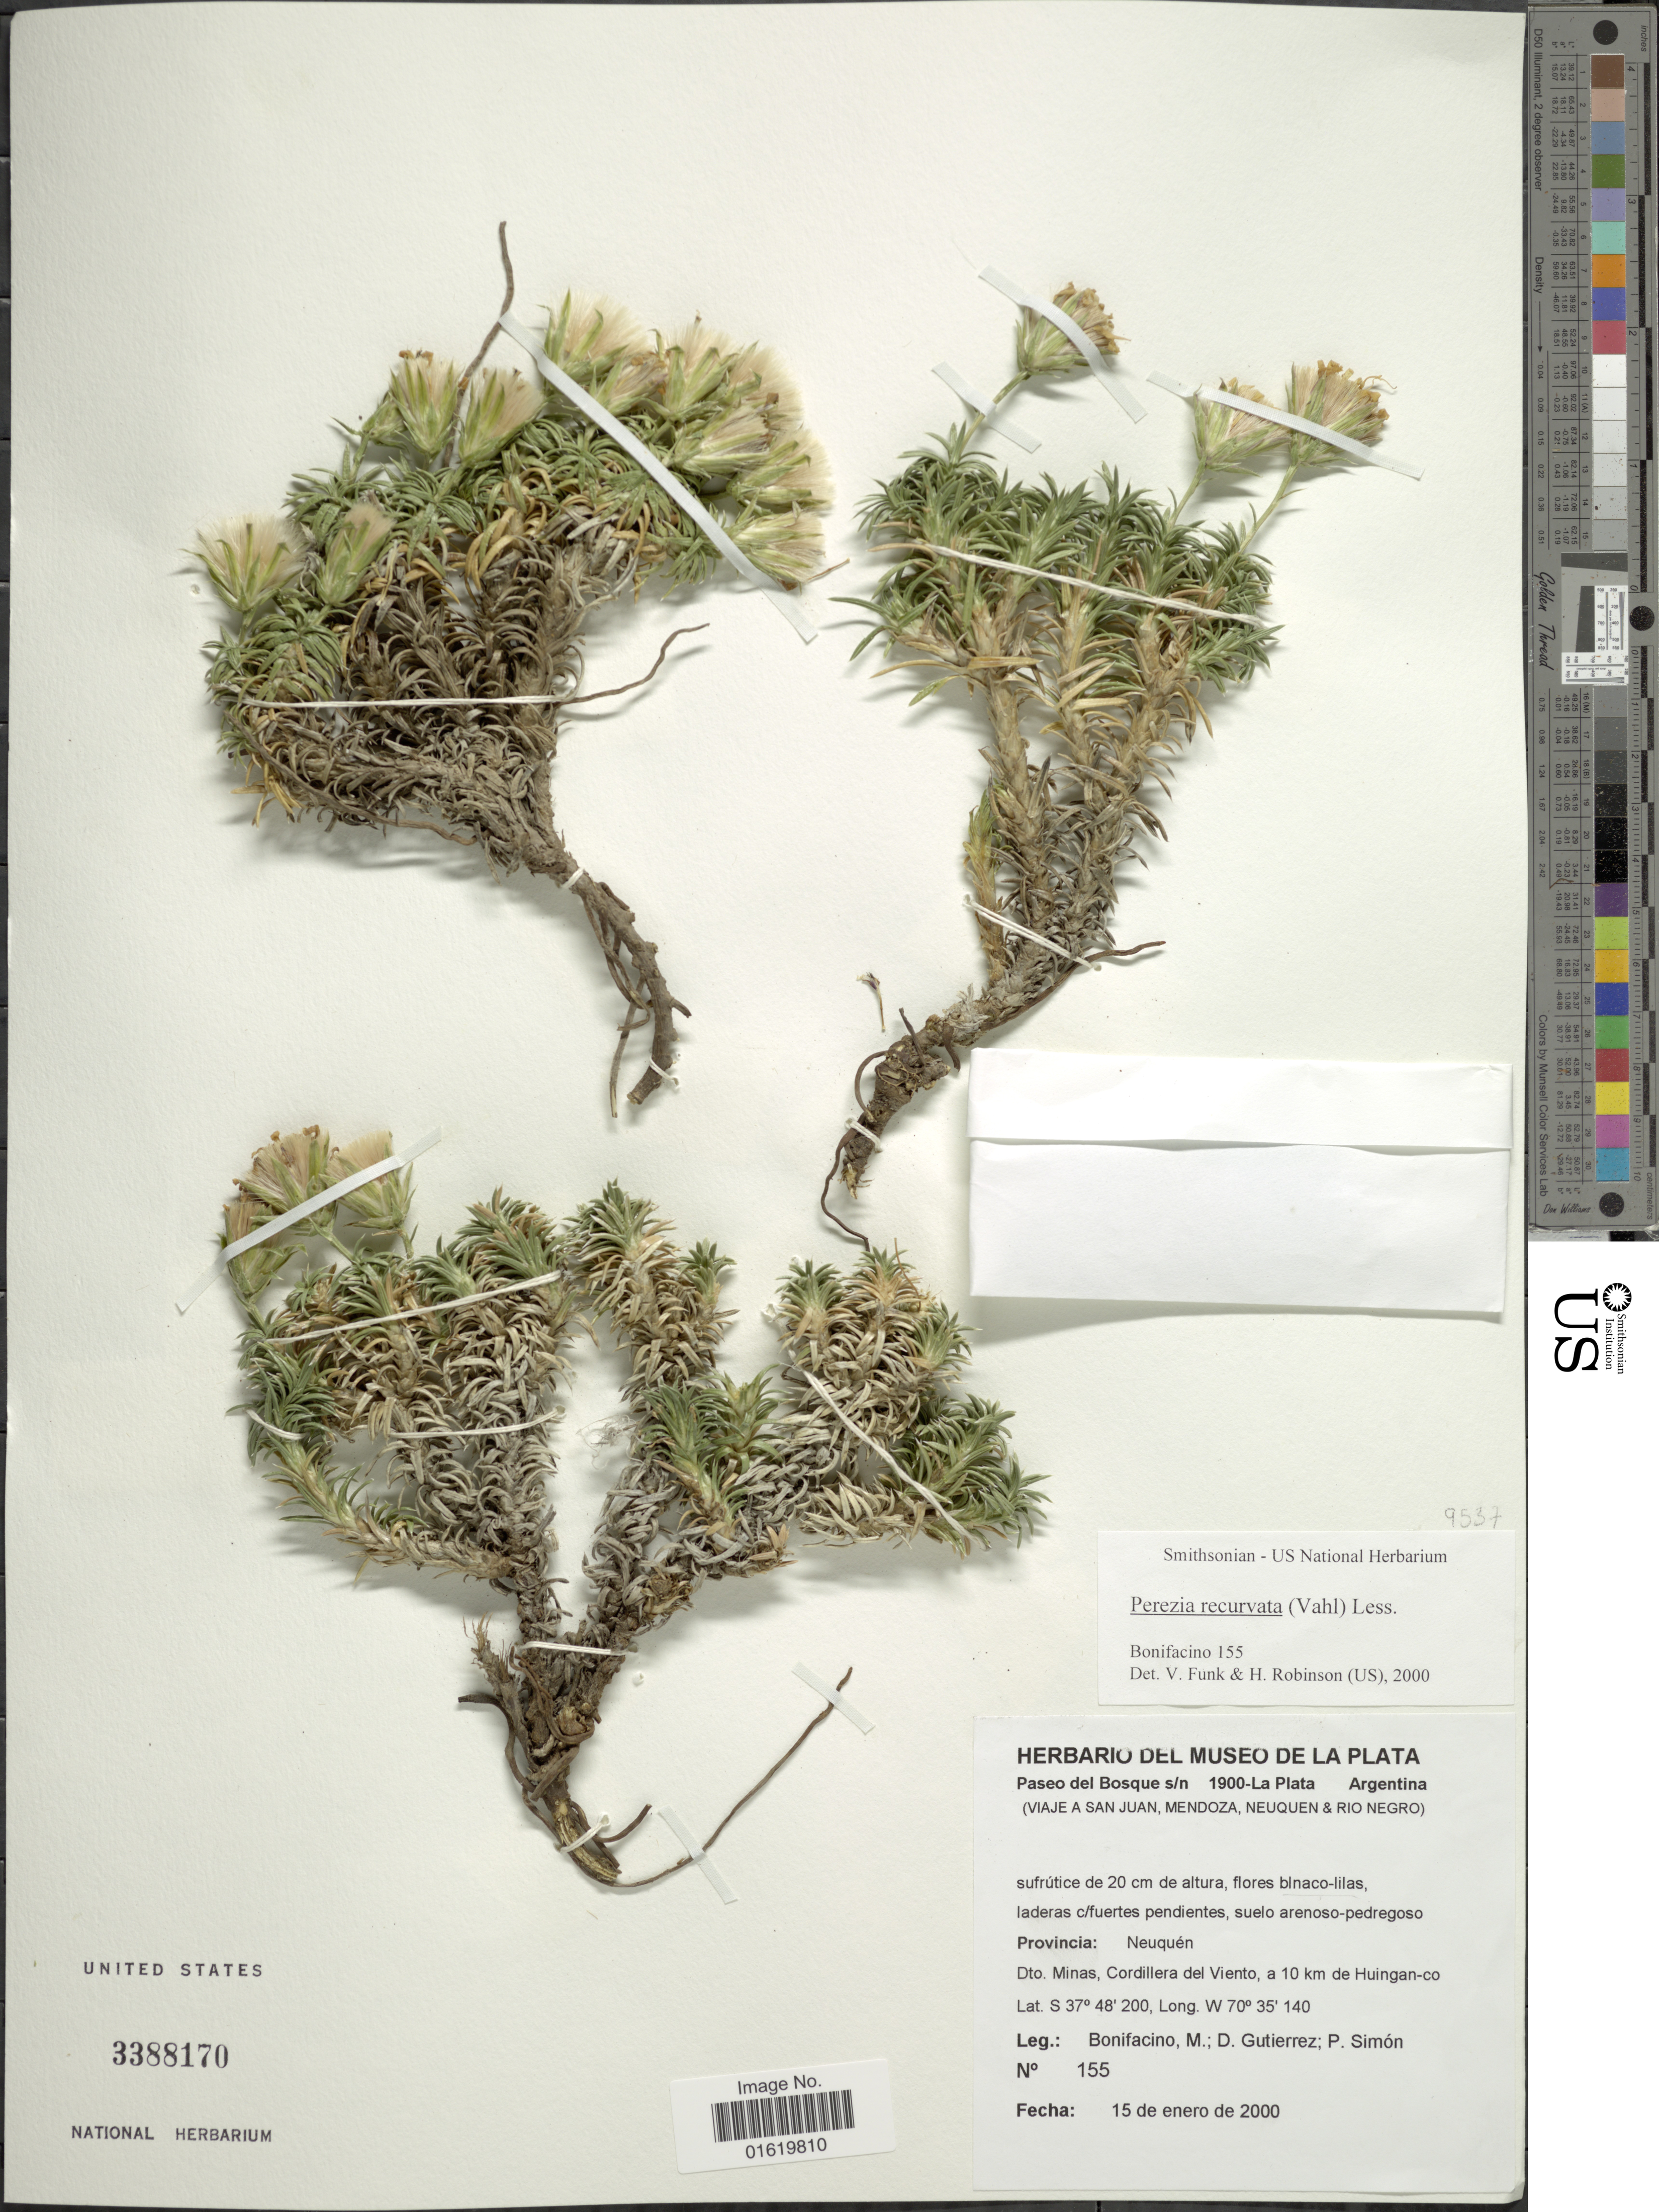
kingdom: Plantae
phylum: Tracheophyta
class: Magnoliopsida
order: Asterales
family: Asteraceae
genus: Perezia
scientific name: Perezia recurvata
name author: Less.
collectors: M. Bonifacino, D. G. Gutiérrez & P. Simon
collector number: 0155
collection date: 2000-01-15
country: Argentina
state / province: Neuquen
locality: Provincia: Neuquén. Dto. Minas, Cordillera del Viento, a 10 km de Huingan-co.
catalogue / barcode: US 3388170